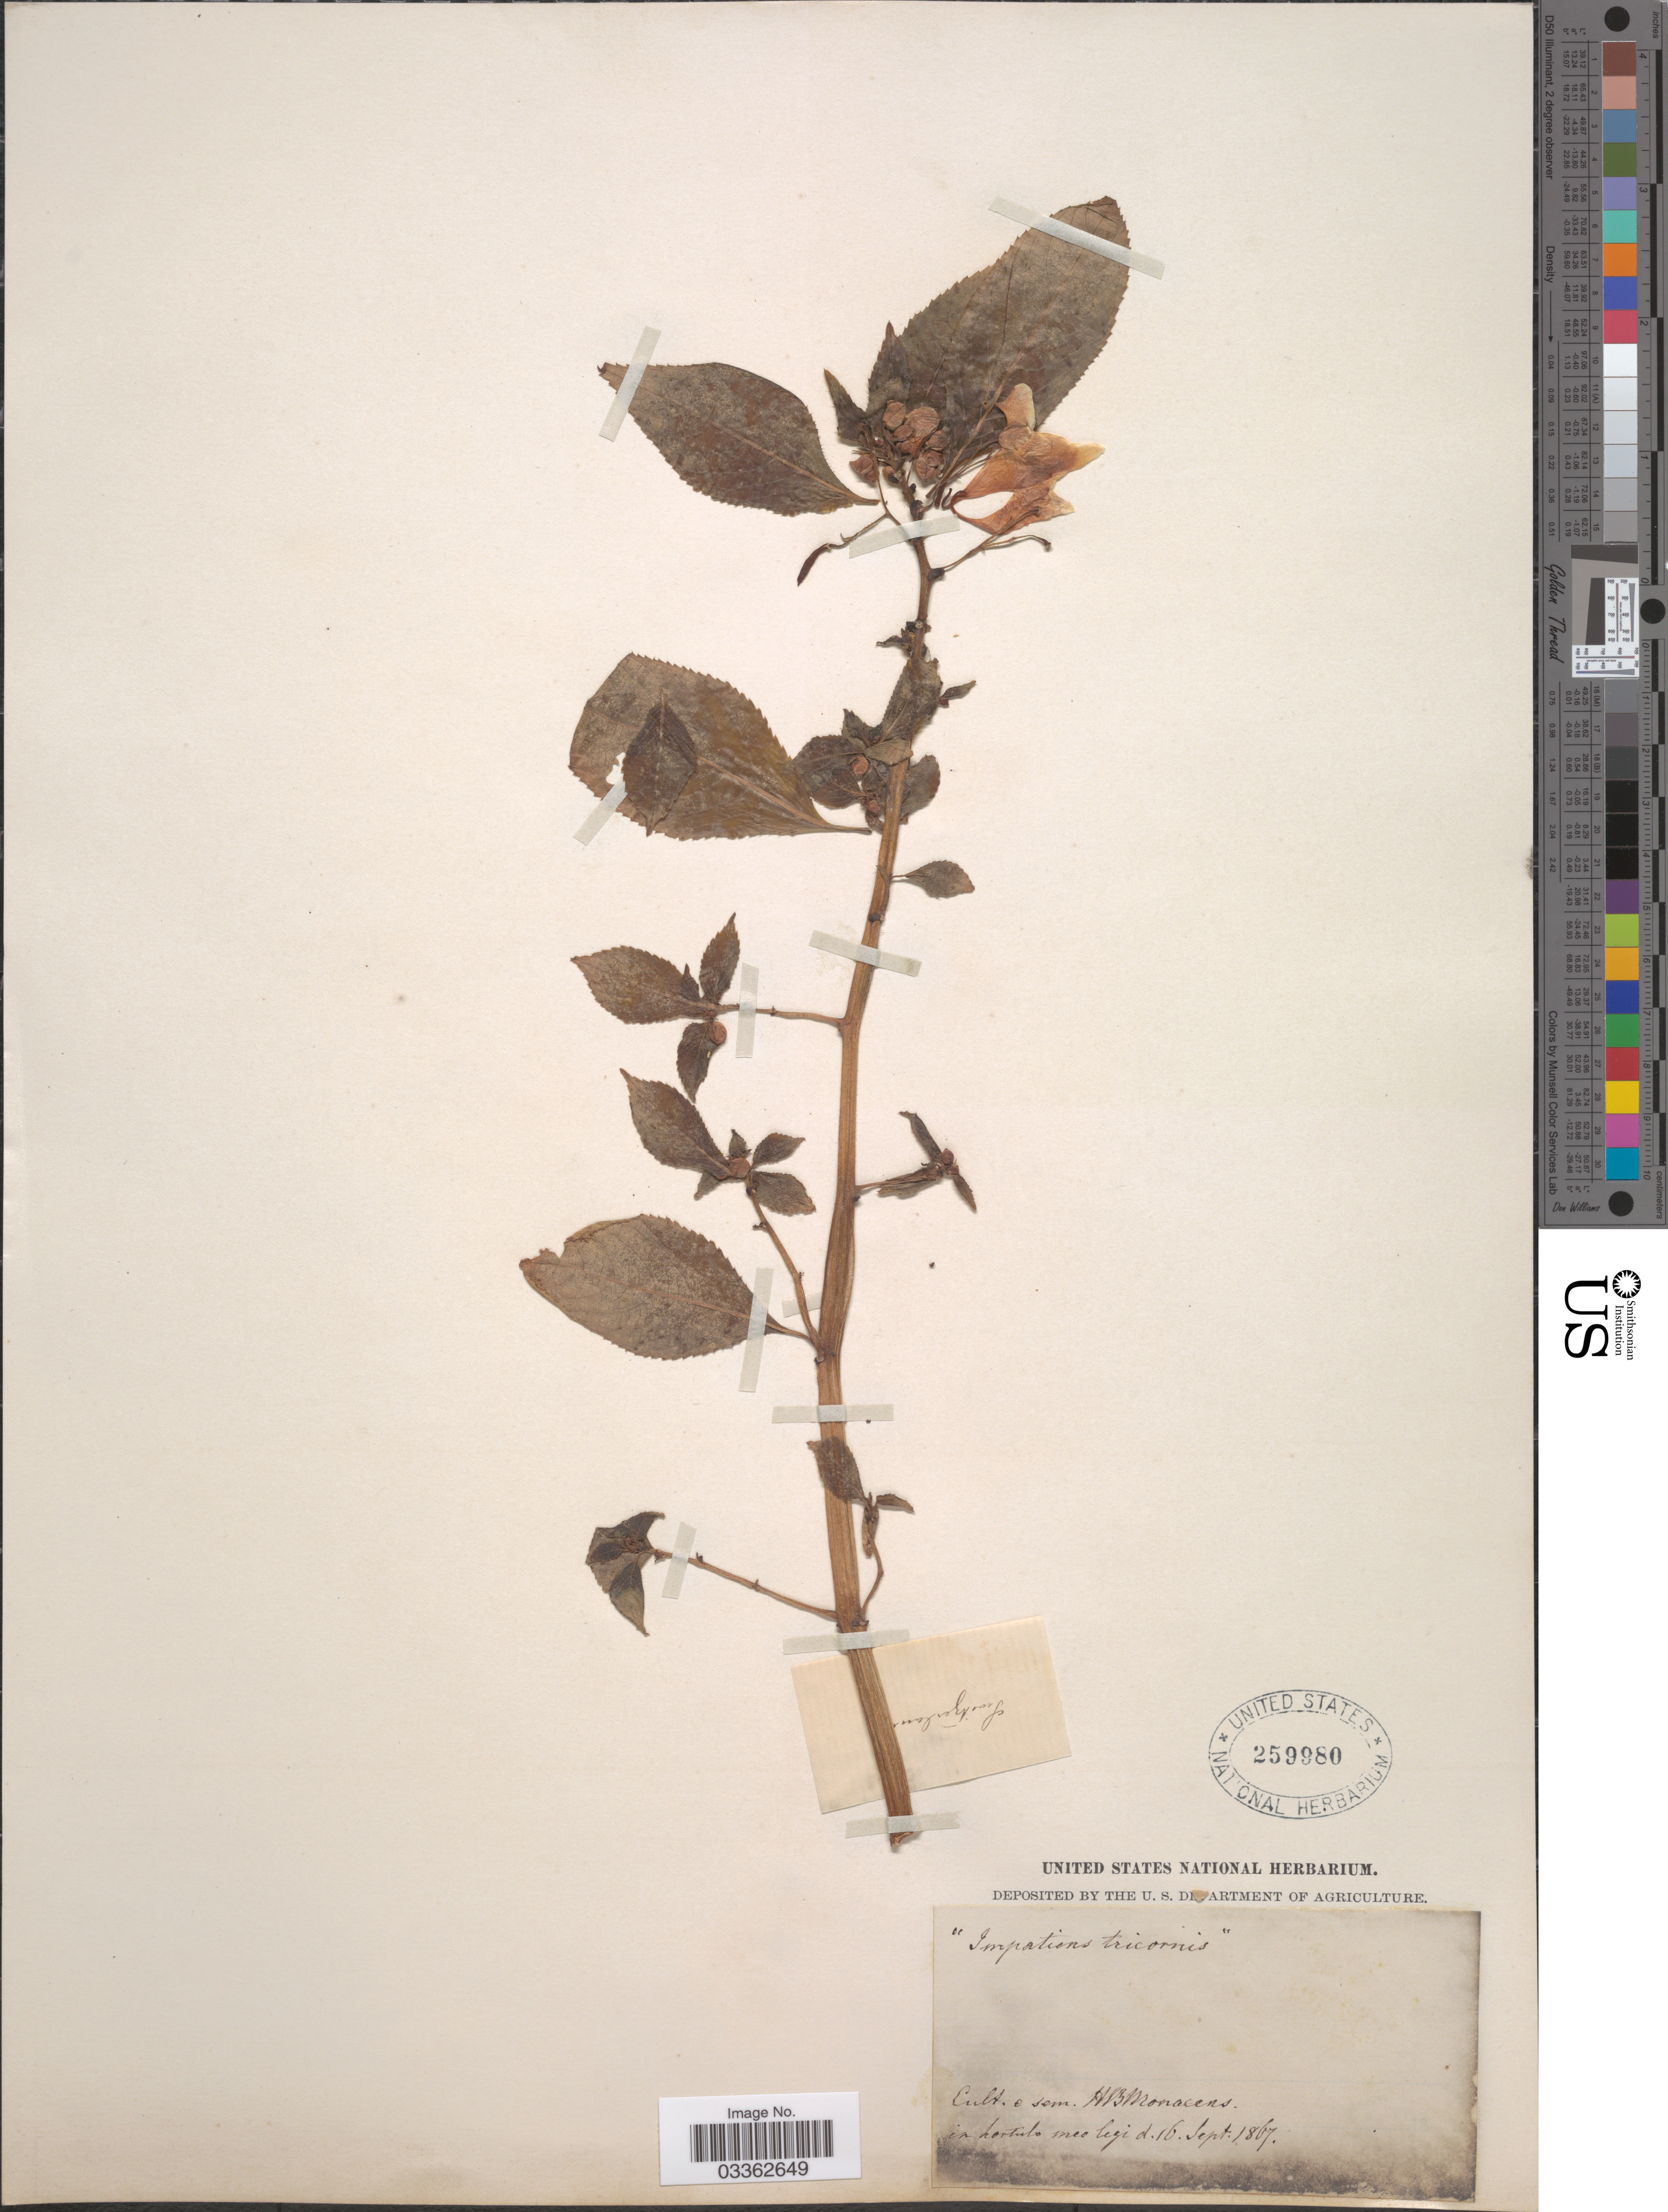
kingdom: Plantae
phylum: Tracheophyta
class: Magnoliopsida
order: Ericales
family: Balsaminaceae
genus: Impatiens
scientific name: Impatiens sp.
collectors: ex herb. United States National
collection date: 1867-09-16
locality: Cult. e sem. HBMonacens [interpreted].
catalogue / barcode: US 259980